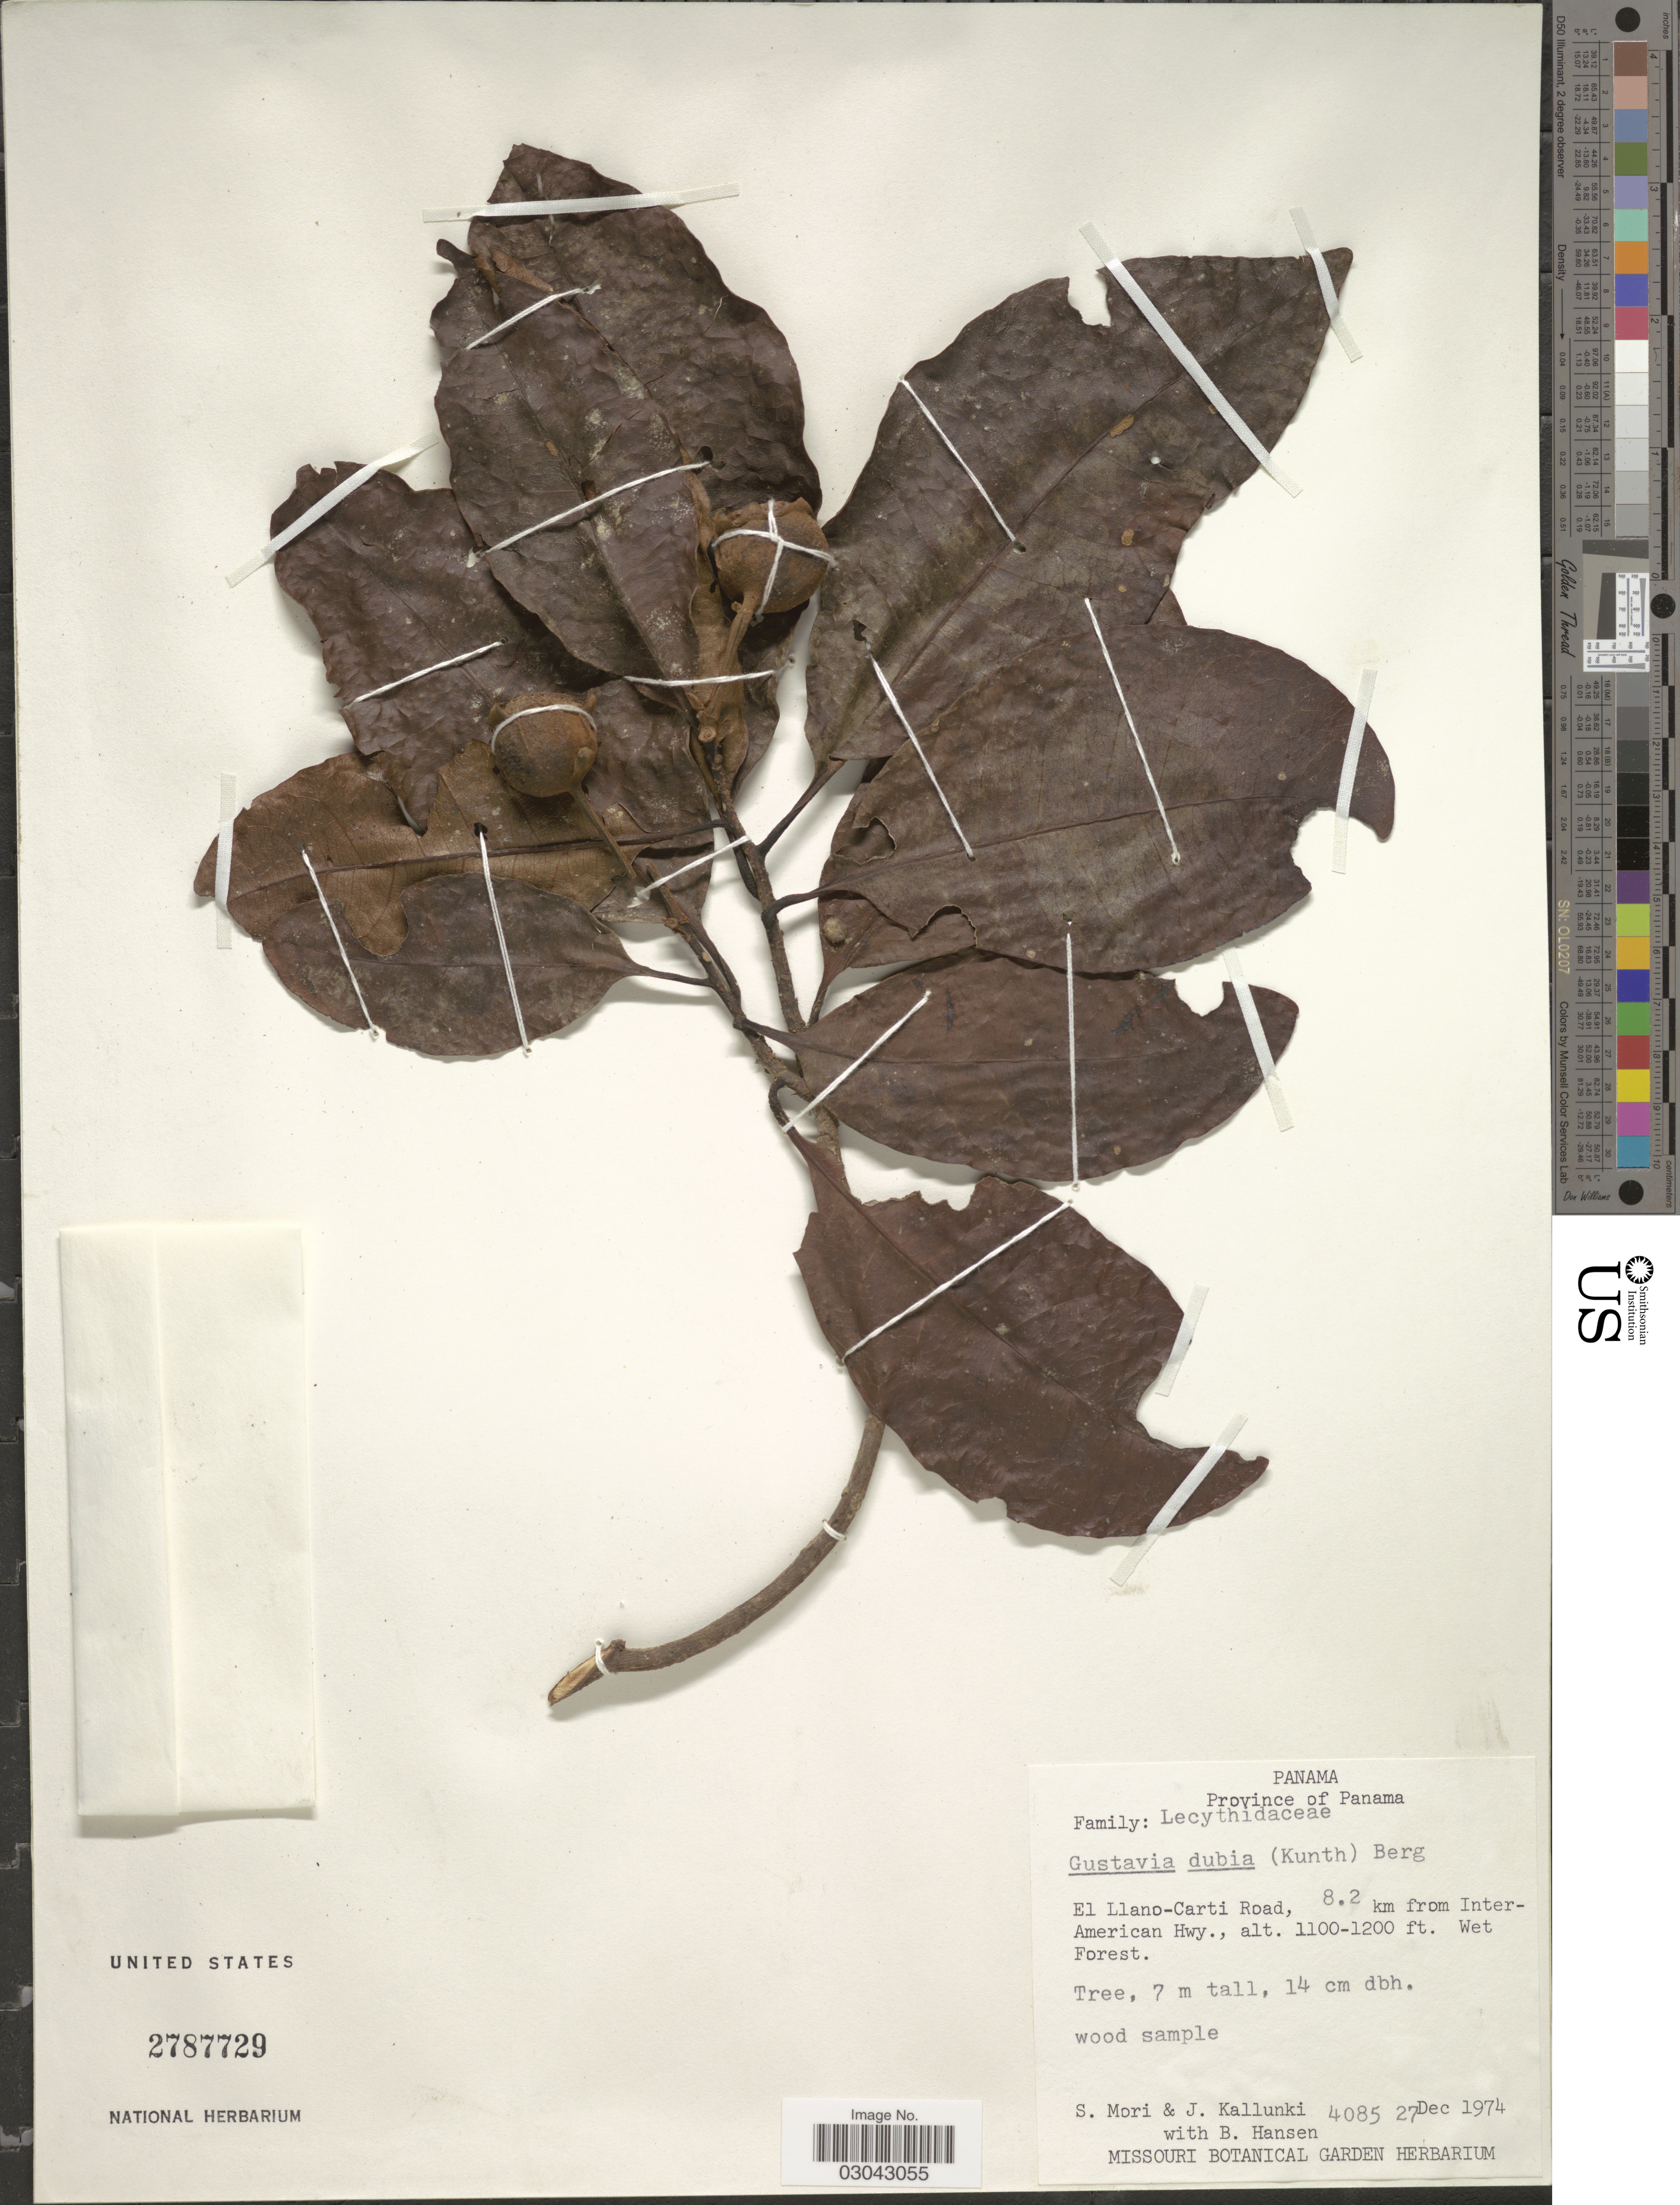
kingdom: Plantae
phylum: Tracheophyta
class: Magnoliopsida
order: Ericales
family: Lecythidaceae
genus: Gustavia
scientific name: Gustavia dubia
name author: (Kunth) O. Berg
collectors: S. Mori, J. Kallunki & B. Hansen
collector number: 4085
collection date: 1974-12-27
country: Panama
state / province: Panamá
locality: El Llano-Carti Road, 8.2 km from Inter-American Hwy.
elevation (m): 335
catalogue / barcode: US 2787729